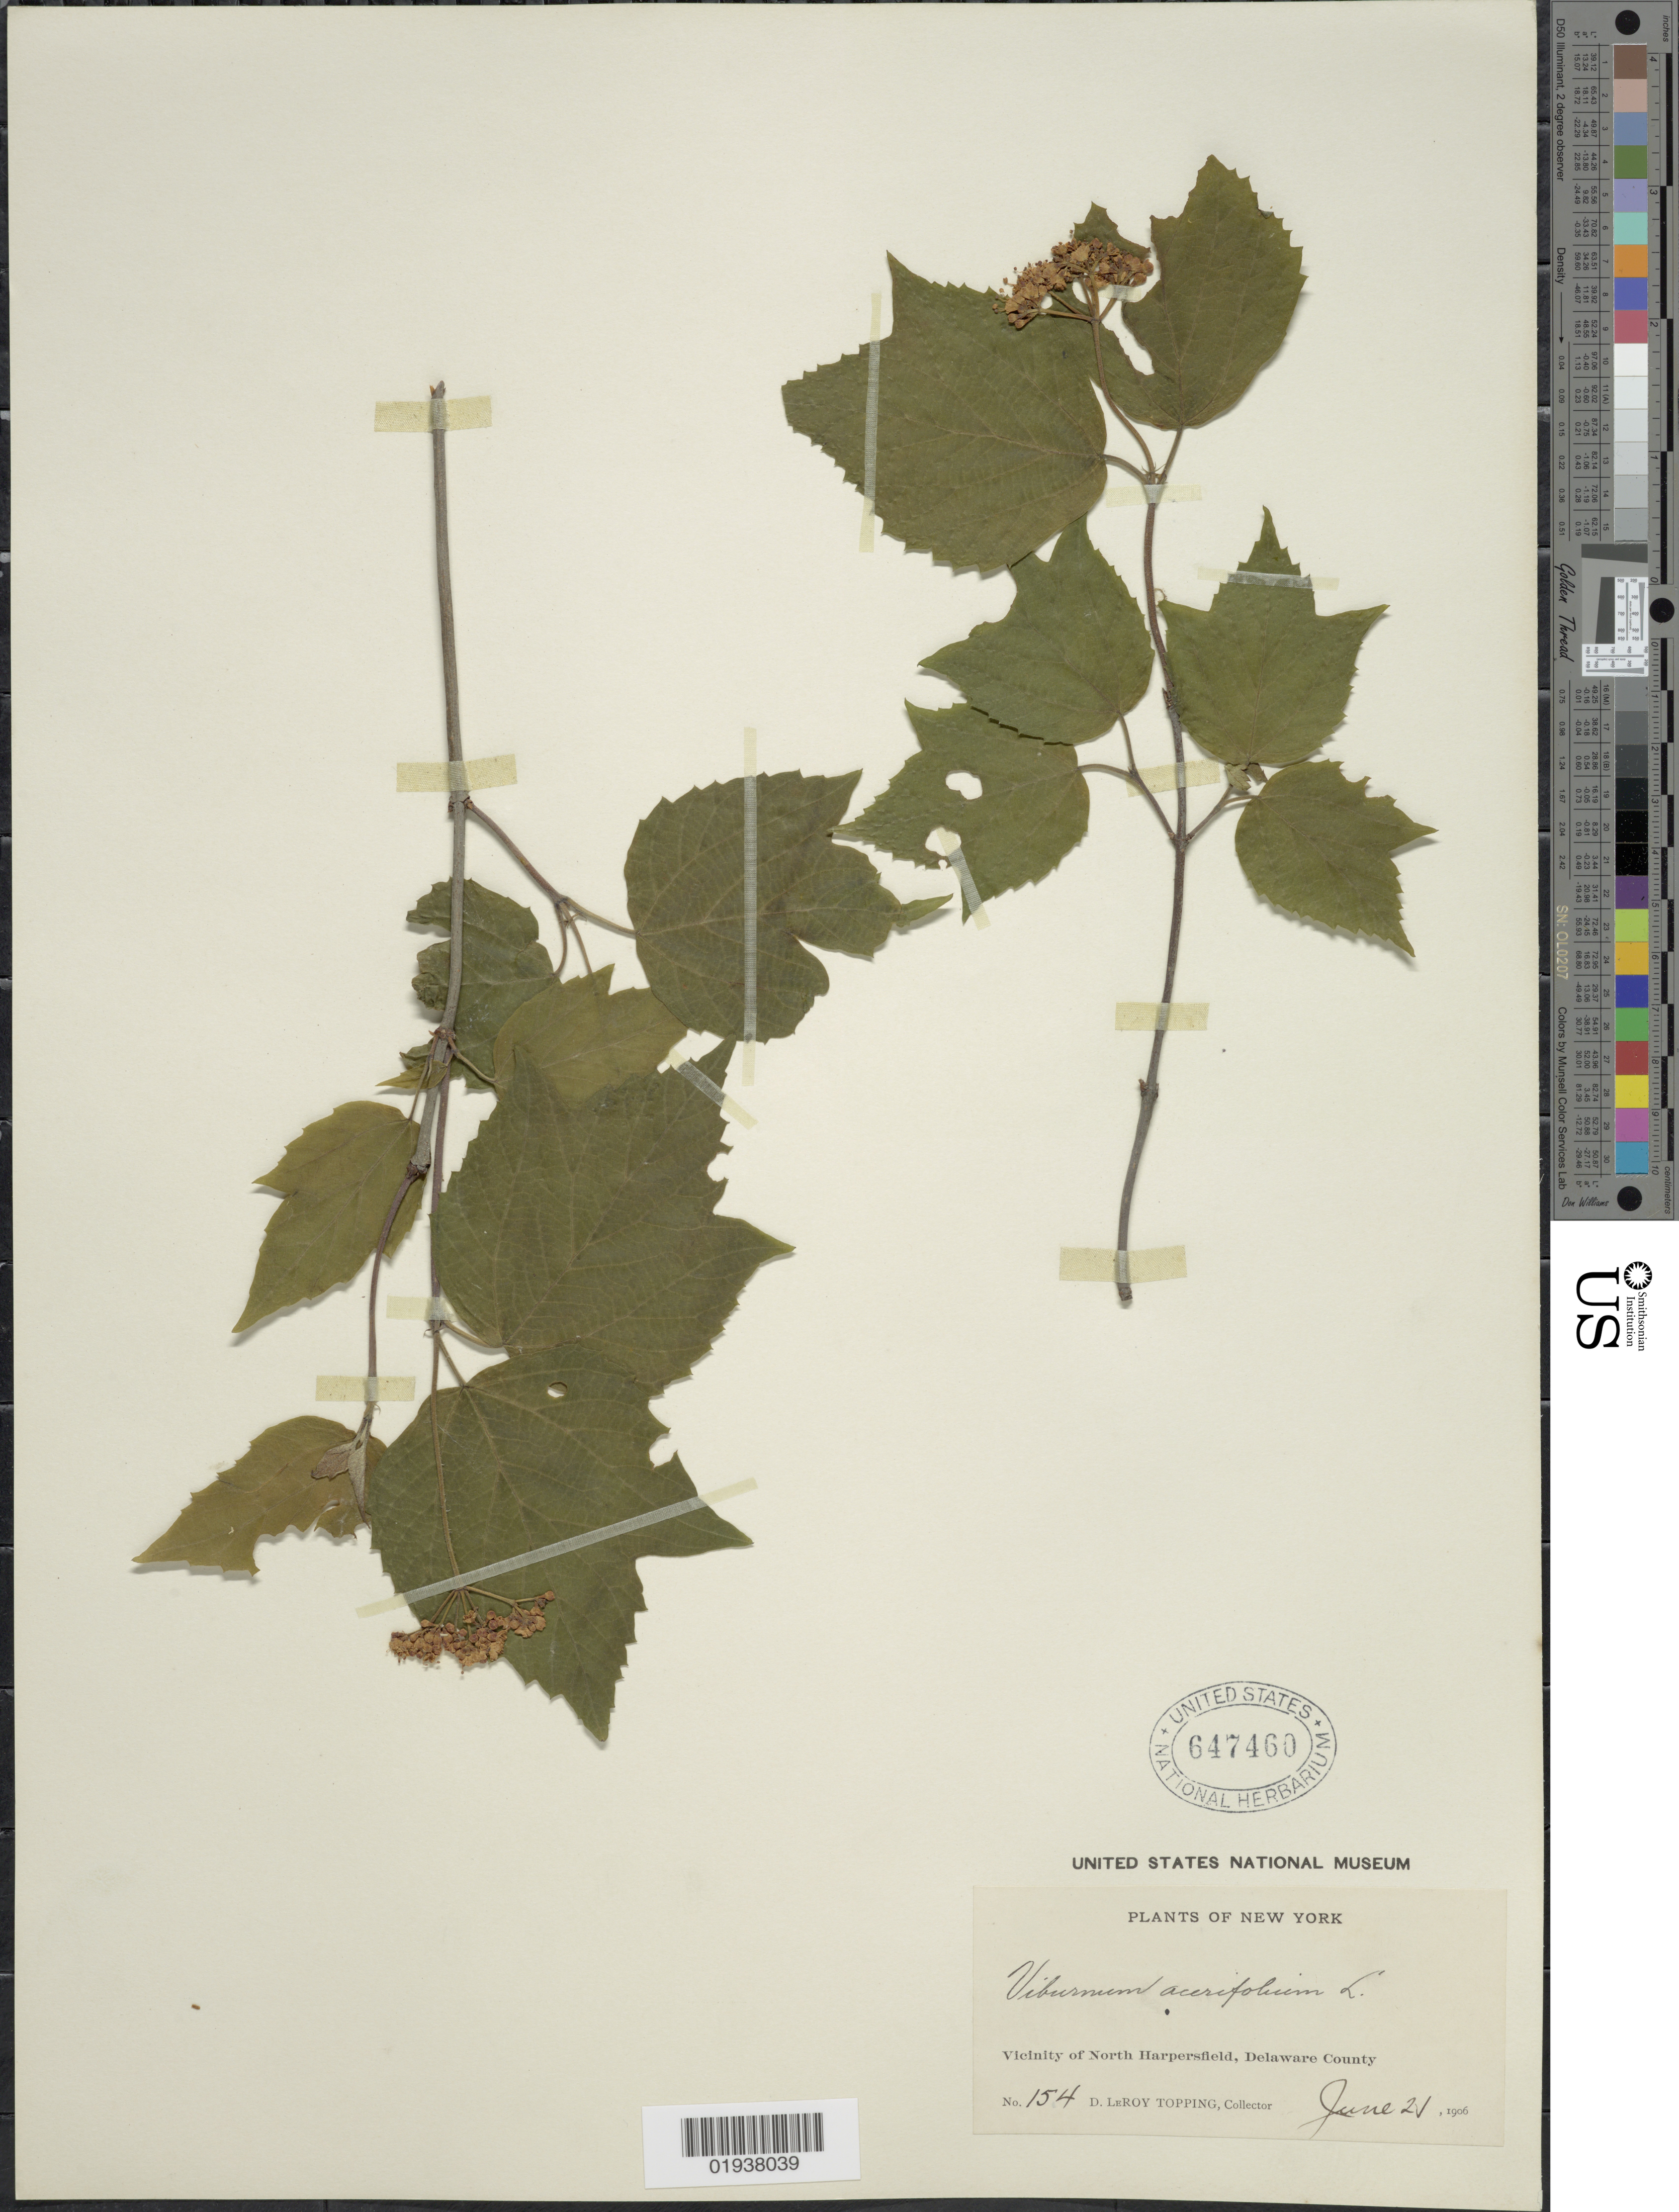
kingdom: Plantae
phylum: Tracheophyta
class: Magnoliopsida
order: Dipsacales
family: Viburnaceae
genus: Viburnum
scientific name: Viburnum acerifolium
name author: L.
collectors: D. L. Topping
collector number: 154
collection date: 1906-06-21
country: United States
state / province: New York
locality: Vicinity of North Harpersfield, Delaware County.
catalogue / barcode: US 647460